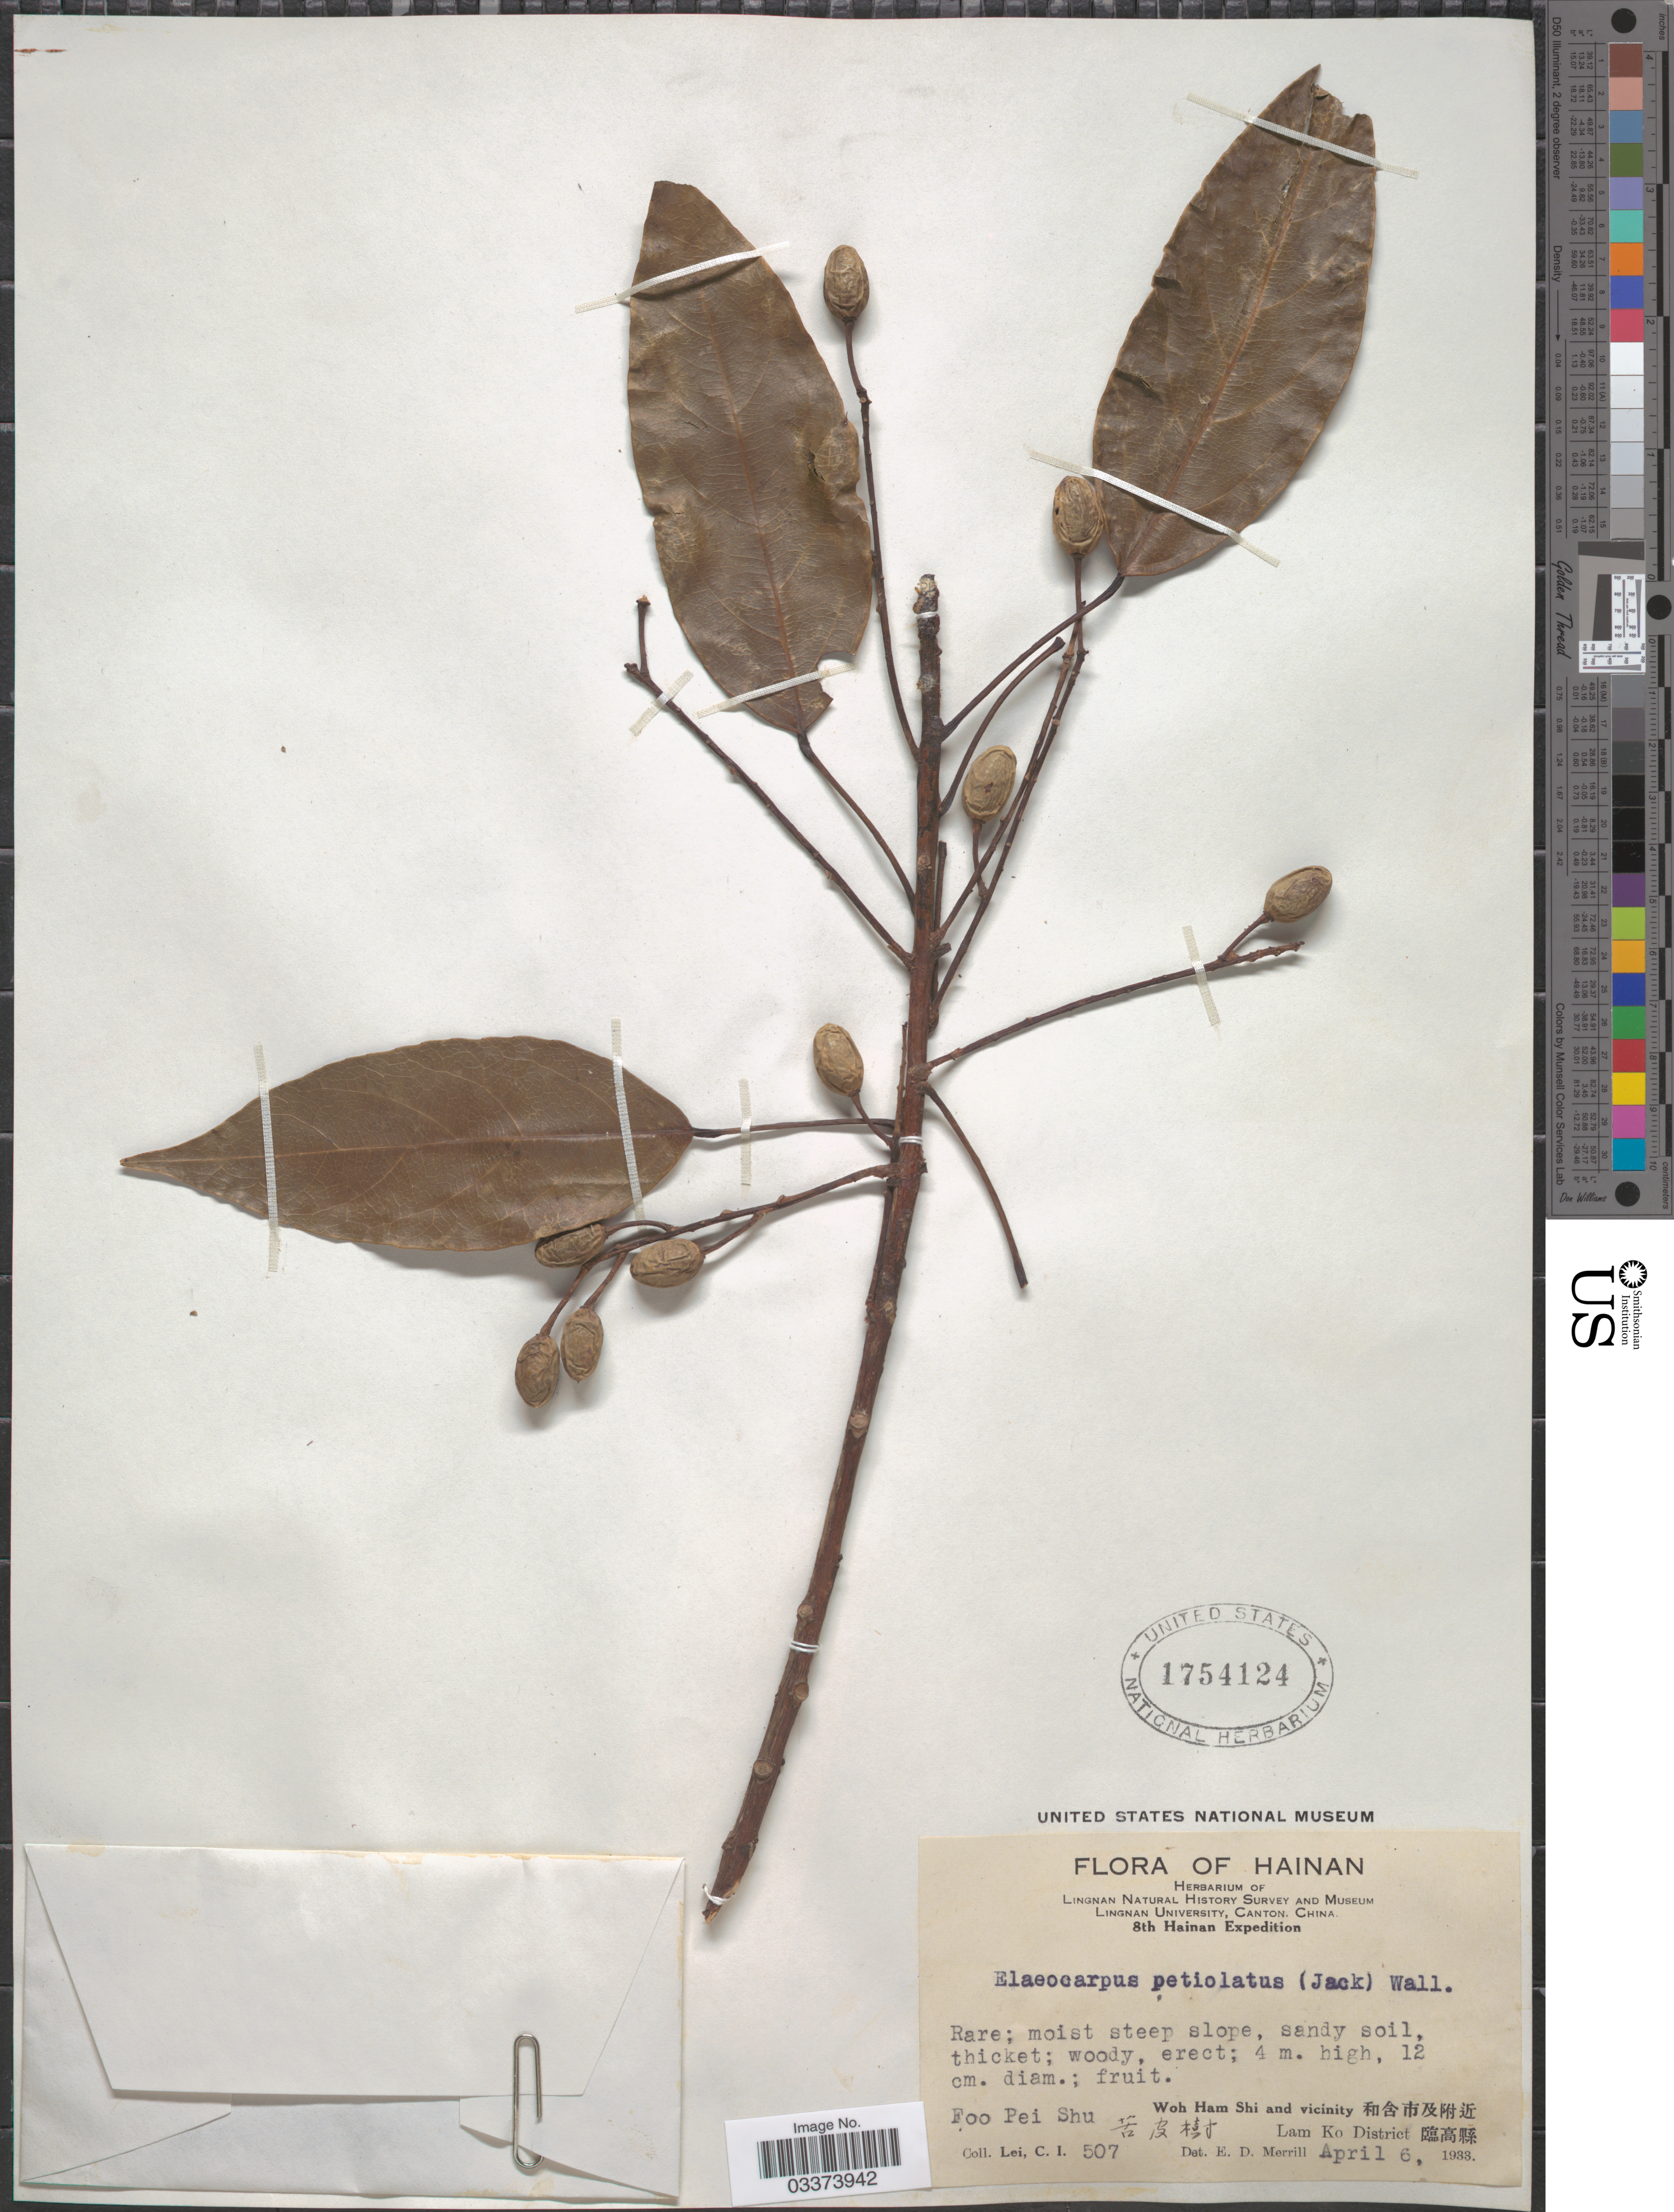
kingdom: Plantae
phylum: Tracheophyta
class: Magnoliopsida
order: Oxalidales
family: Elaeocarpaceae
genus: Elaeocarpus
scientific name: Elaeocarpus petiolatus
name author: (Jack) Wall.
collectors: C. I. Lei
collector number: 507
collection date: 1933-04-06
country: China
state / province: Hainan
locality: WhHam hi and vicinity Lam Ko District . Foo Pei Shu.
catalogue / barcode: US 1754124